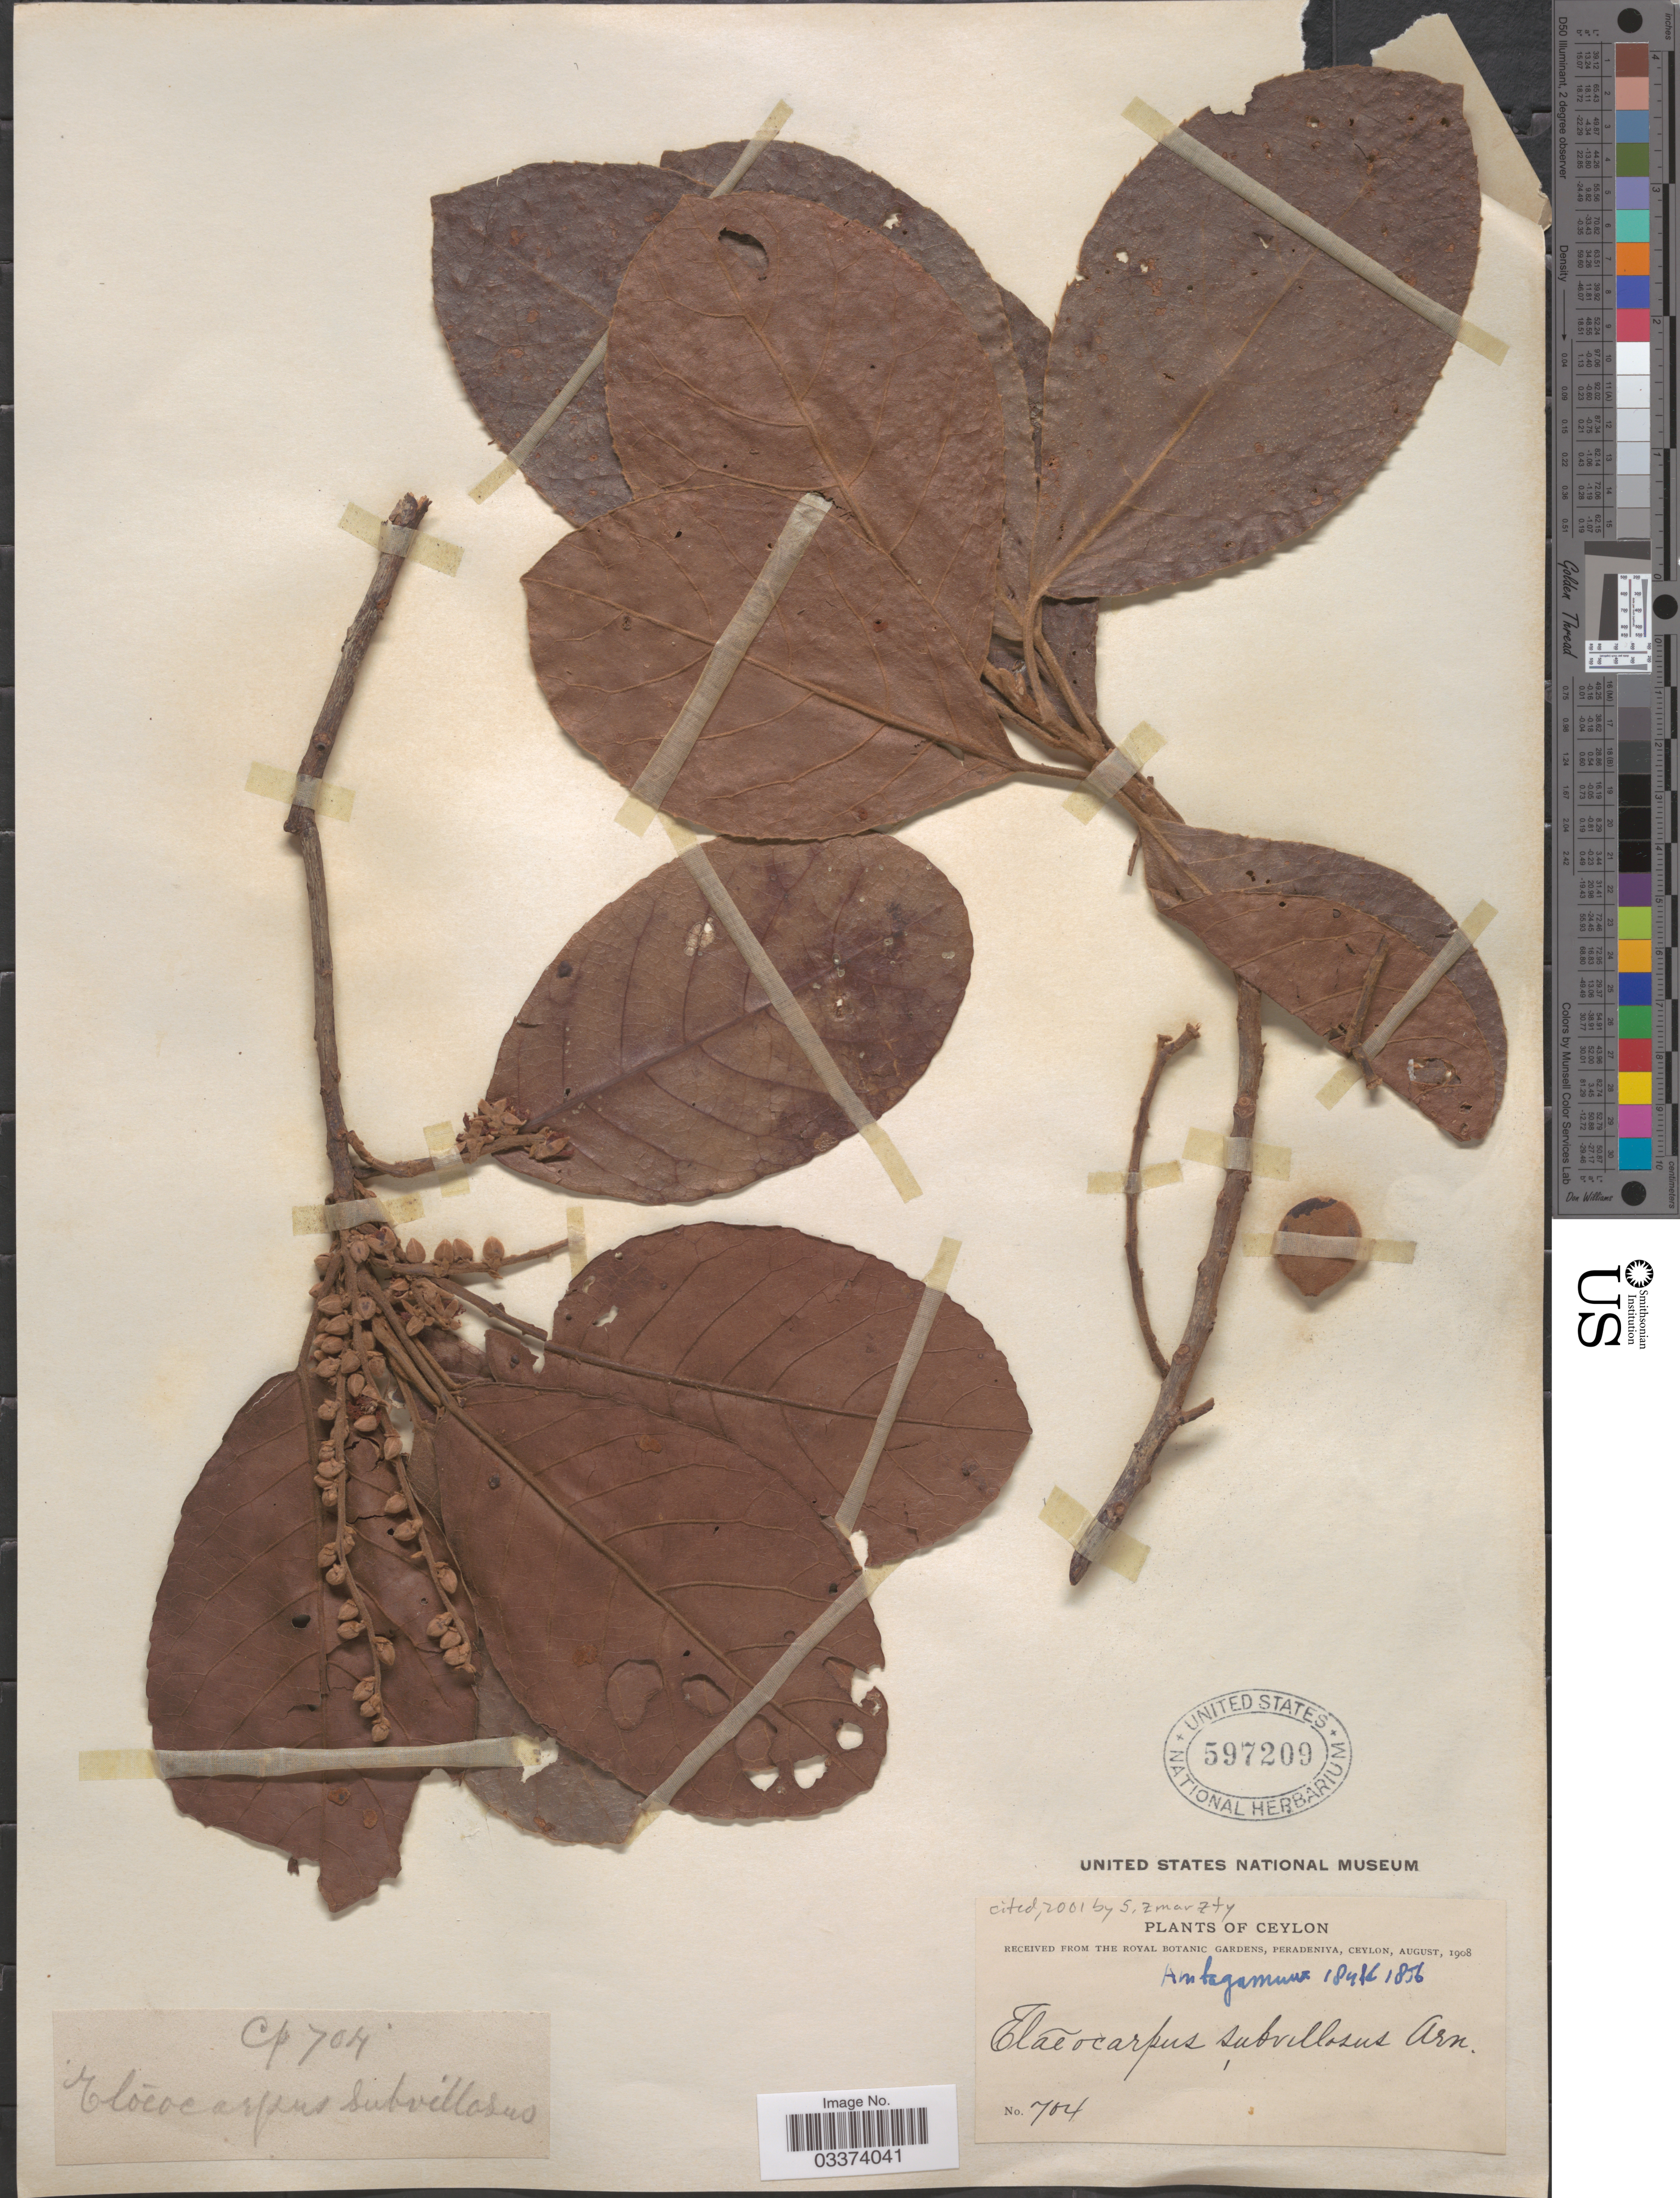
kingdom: Plantae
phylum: Tracheophyta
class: Magnoliopsida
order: Oxalidales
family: Elaeocarpaceae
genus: Elaeocarpus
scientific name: Elaeocarpus subvillosus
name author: Arn.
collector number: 704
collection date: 1846/1856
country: Sri Lanka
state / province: Central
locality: Ceylon. Ambagamuwa.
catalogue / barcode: US 597209